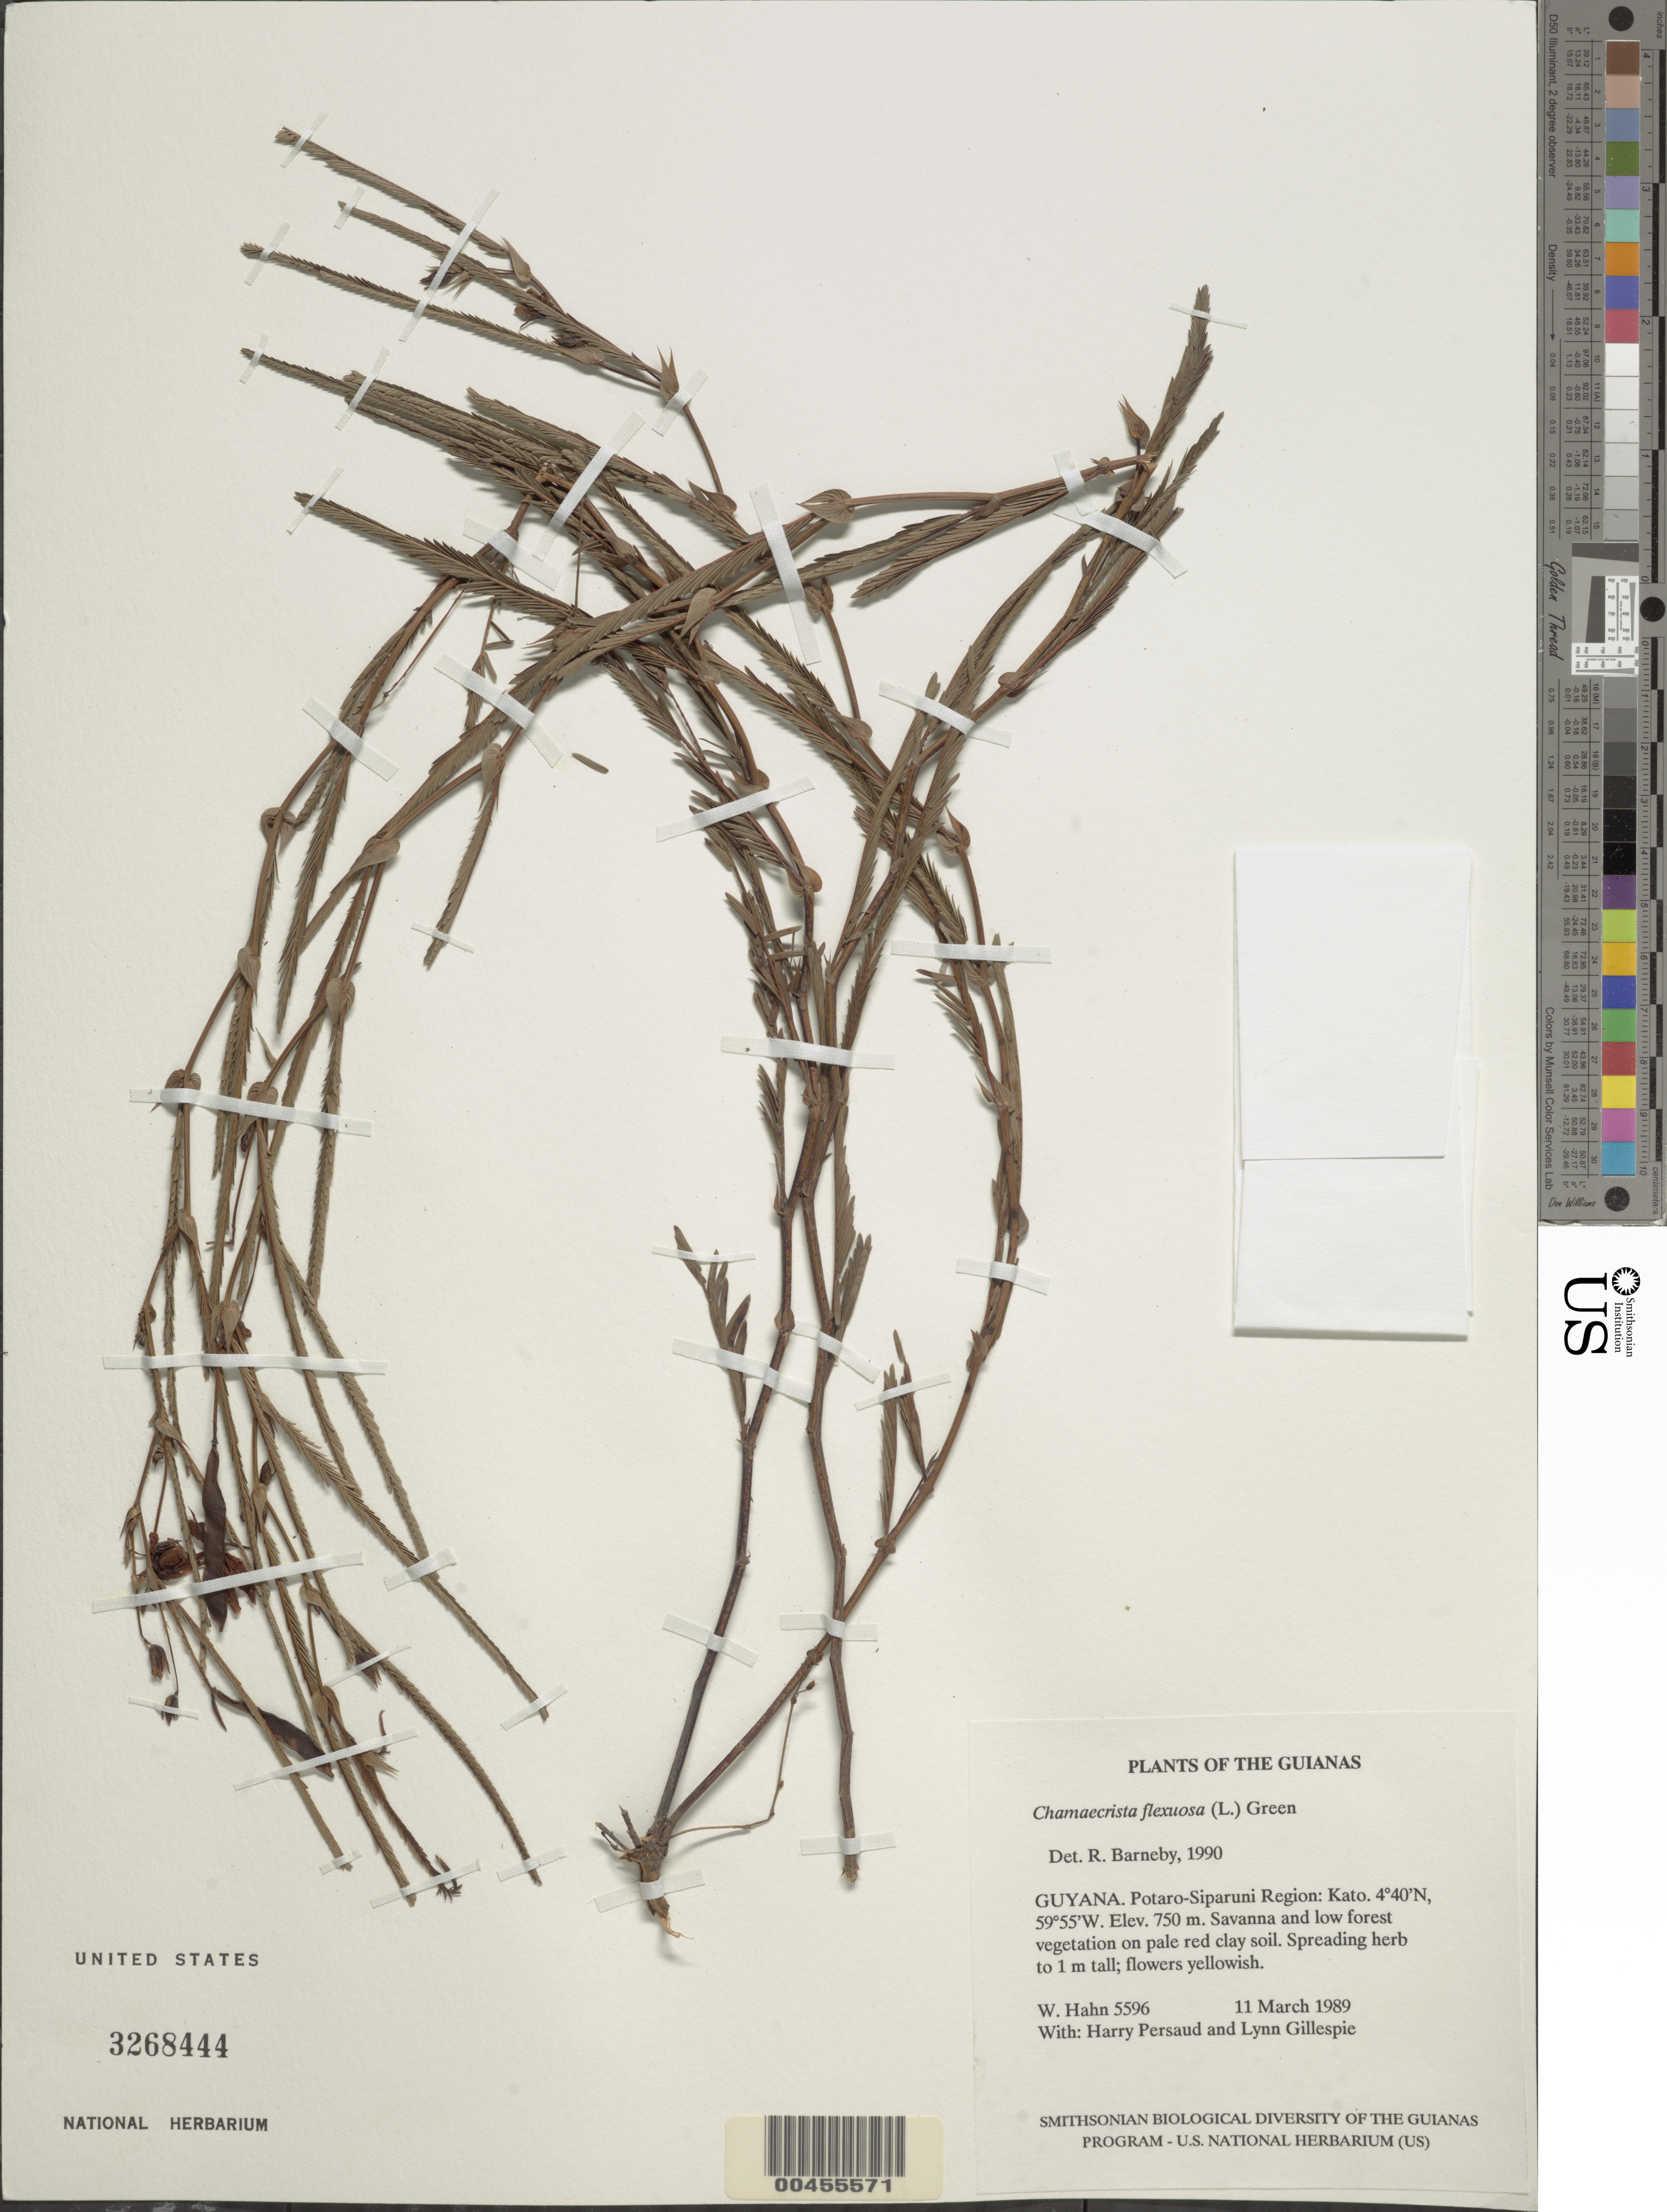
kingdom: Plantae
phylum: Tracheophyta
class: Magnoliopsida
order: Fabales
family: Fabaceae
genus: Chamaecrista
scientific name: Chamaecrista flexuosa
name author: (L.) Greene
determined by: Barneby, Rupert C., (NY)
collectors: W. Hahn, H. Persaud & L. J. Gillespie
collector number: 5596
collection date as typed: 11 March 1989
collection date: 1989-03-11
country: Guyana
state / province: Potaro-Siparuni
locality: Kato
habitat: Savanna and low forest vegetation on pale red clay soil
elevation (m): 750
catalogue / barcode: US 3268444